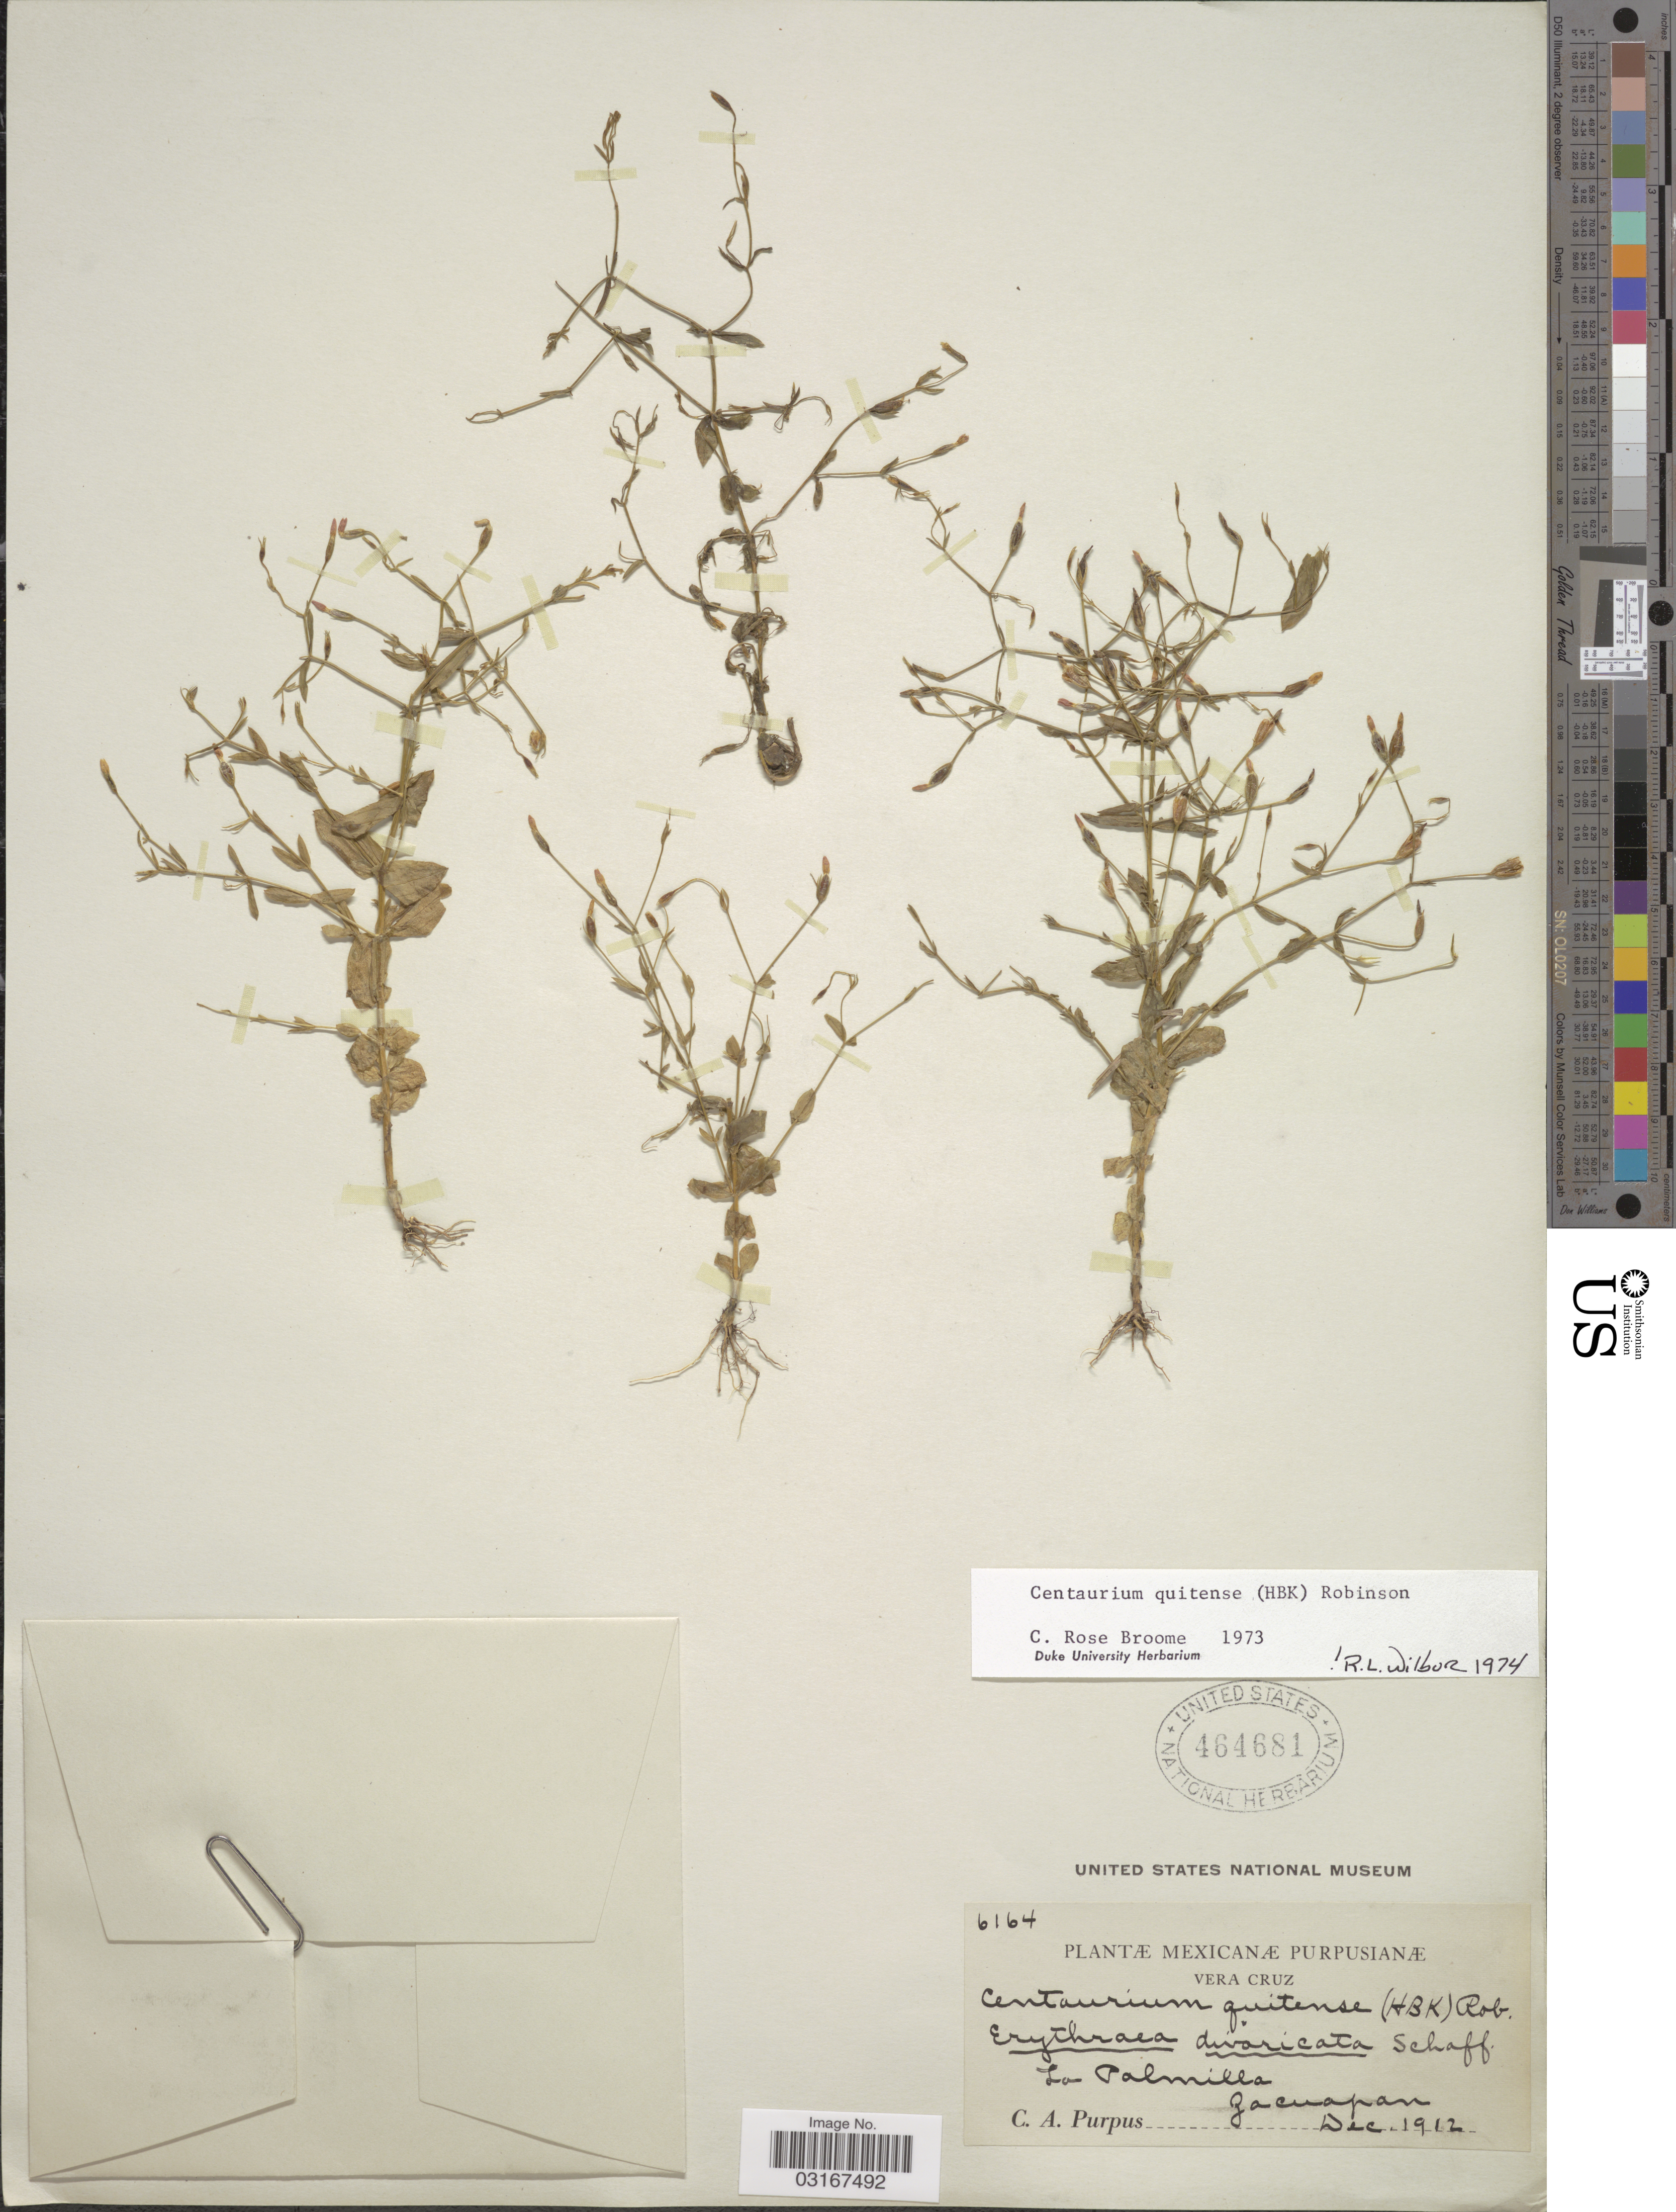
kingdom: Plantae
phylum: Tracheophyta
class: Magnoliopsida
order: Gentianales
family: Gentianaceae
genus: Centaurium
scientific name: Centaurium quitense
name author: (Kunth) B.L. Rob.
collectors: C. A. Purpus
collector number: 6164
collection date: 1912-12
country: Mexico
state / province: Veracruz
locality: Vera Cruz. La Palmilla. Zacuapan.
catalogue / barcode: US 464681